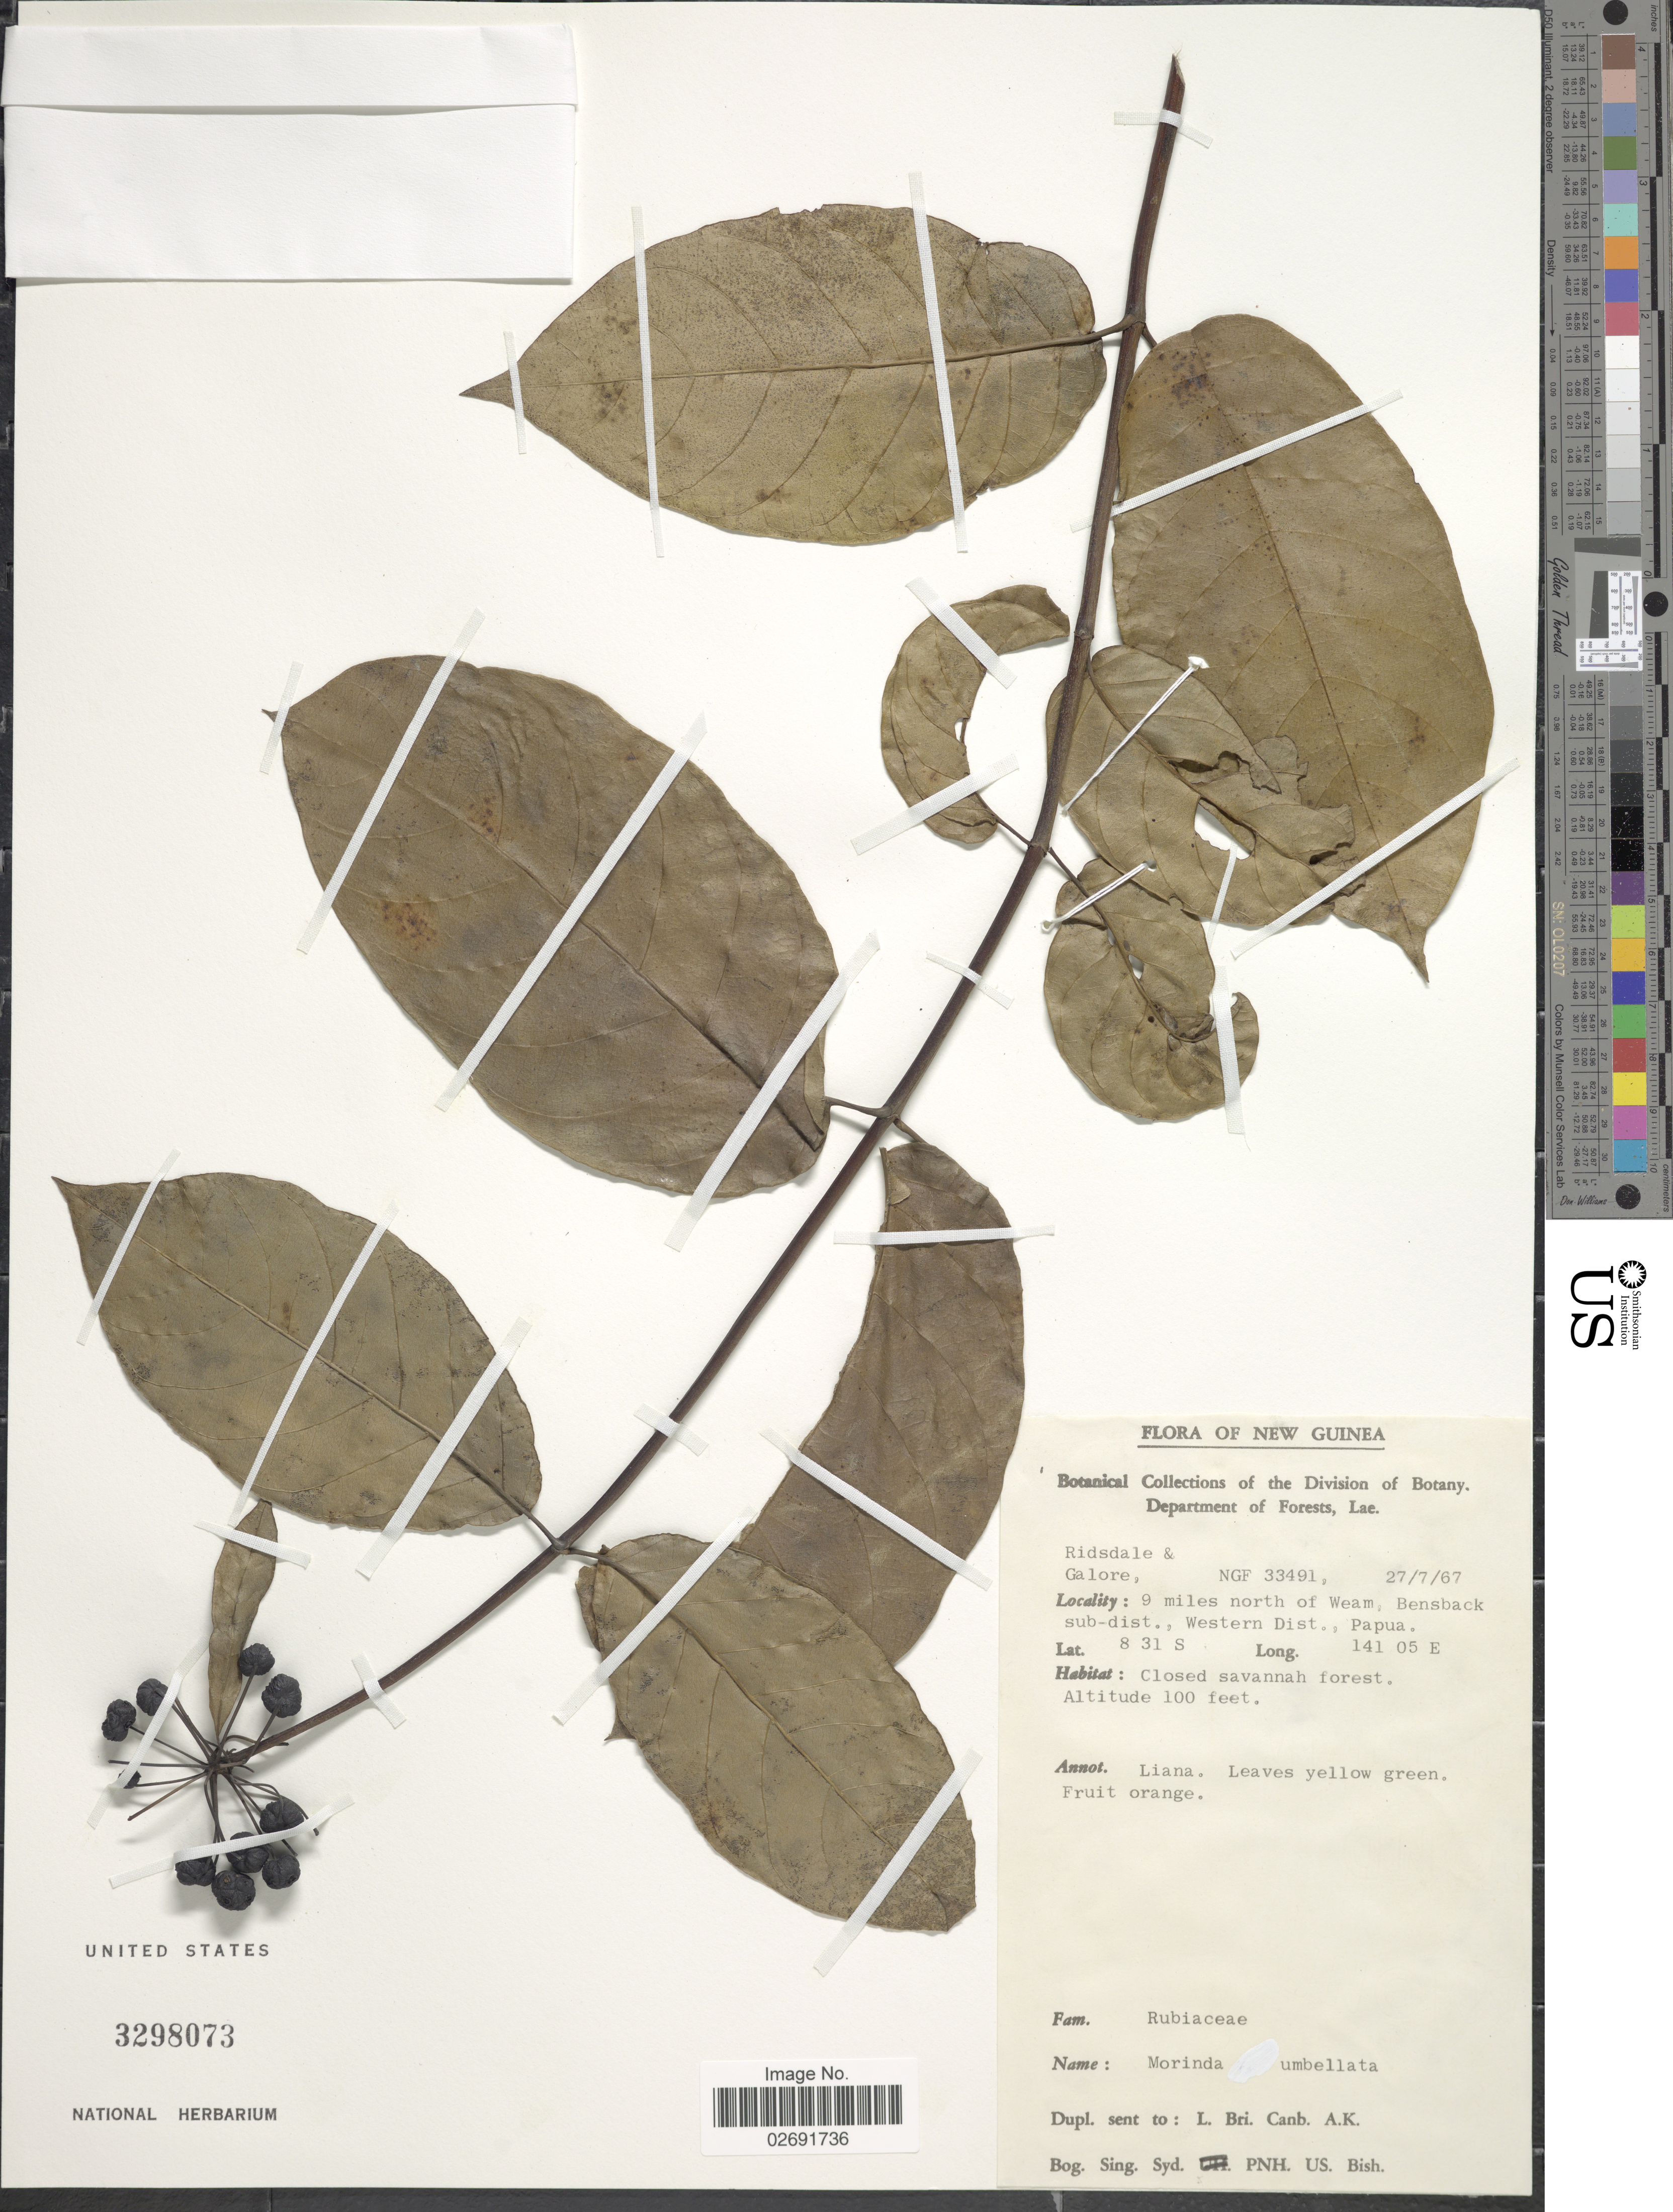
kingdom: Plantae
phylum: Tracheophyta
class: Magnoliopsida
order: Gentianales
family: Rubiaceae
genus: Gynochthodes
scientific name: Gynochthodes umbellata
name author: (L.) Razafim. & B. Bremer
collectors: Risdale & -. Galore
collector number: NGF33491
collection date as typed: Transcribed d/m/y: 27/7/67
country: Papua New Guinea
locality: New Guinea. 9 miles north of Weam, Bensback sub-dist., Western Dist., Papua.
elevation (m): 30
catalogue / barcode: US 3298073